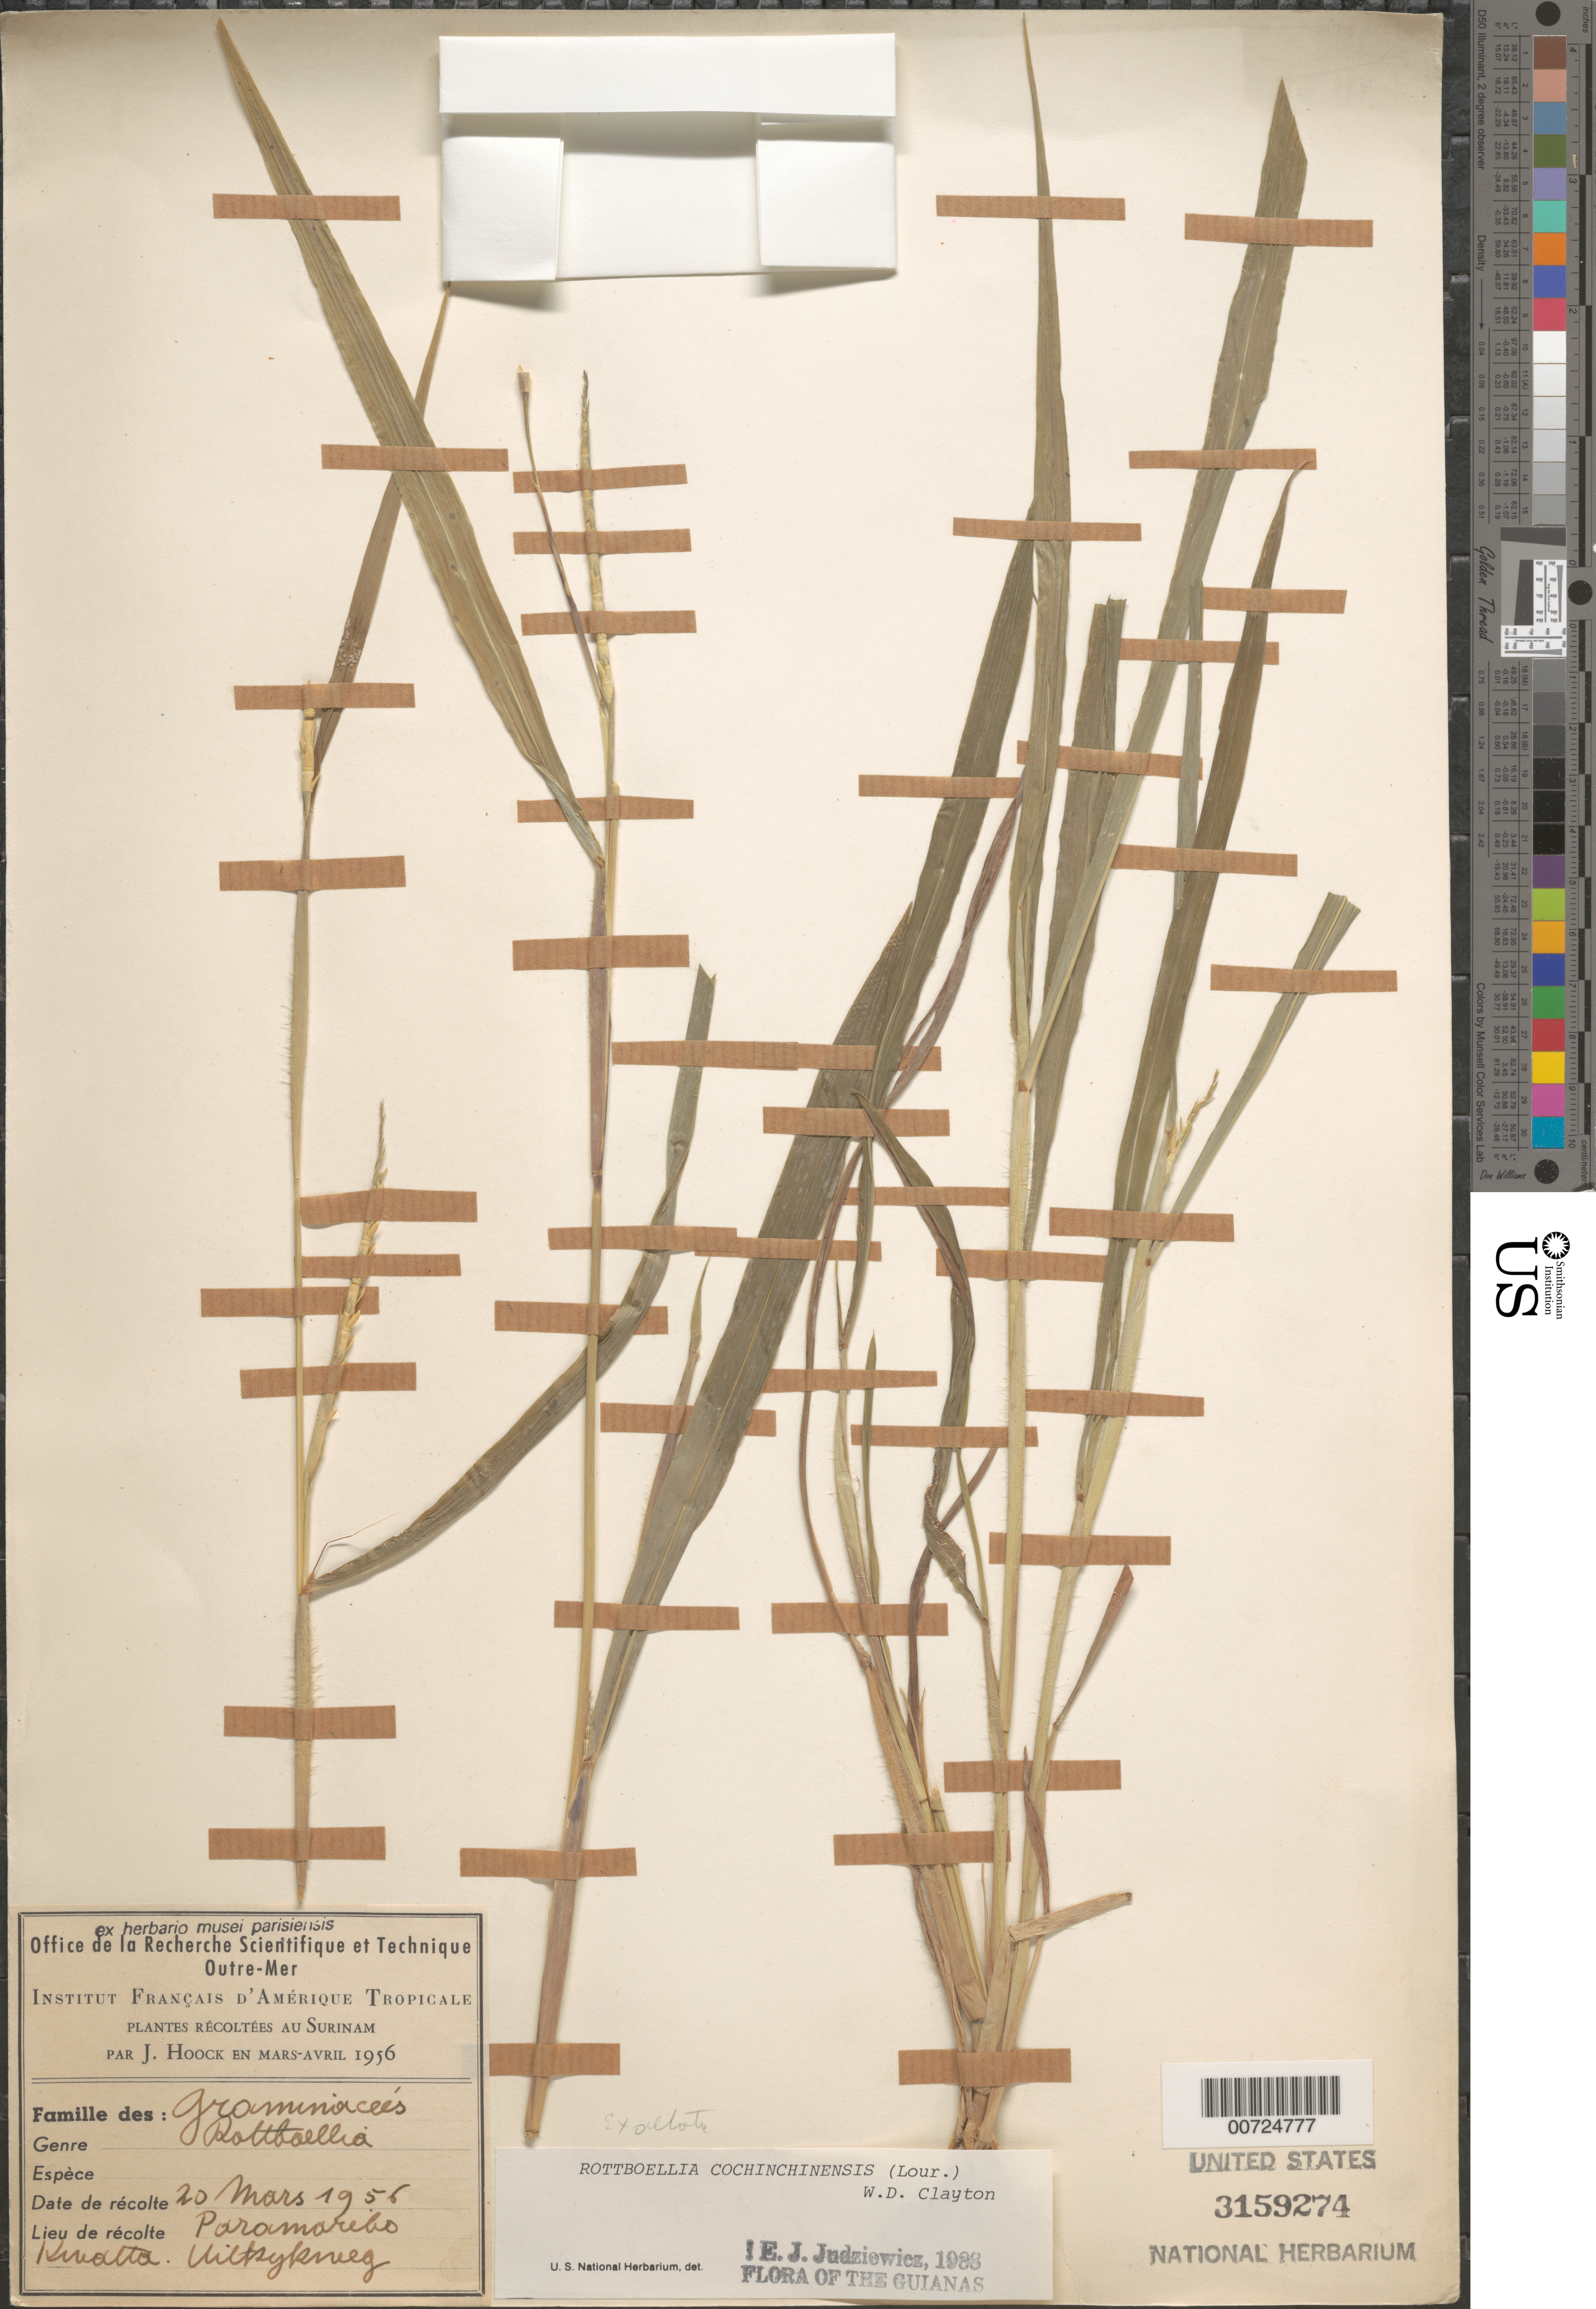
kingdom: Plantae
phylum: Tracheophyta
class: Liliopsida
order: Poales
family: Poaceae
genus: Rottboellia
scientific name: Rottboellia cochinchinensis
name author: (Lour.) Clayton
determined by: Judziewicz, E. J.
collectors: J. Hoock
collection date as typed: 20-Mar-56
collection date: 1956-03-20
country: Suriname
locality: Paramaribo, Kwatta, Uittsykweg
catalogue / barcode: US 3159274